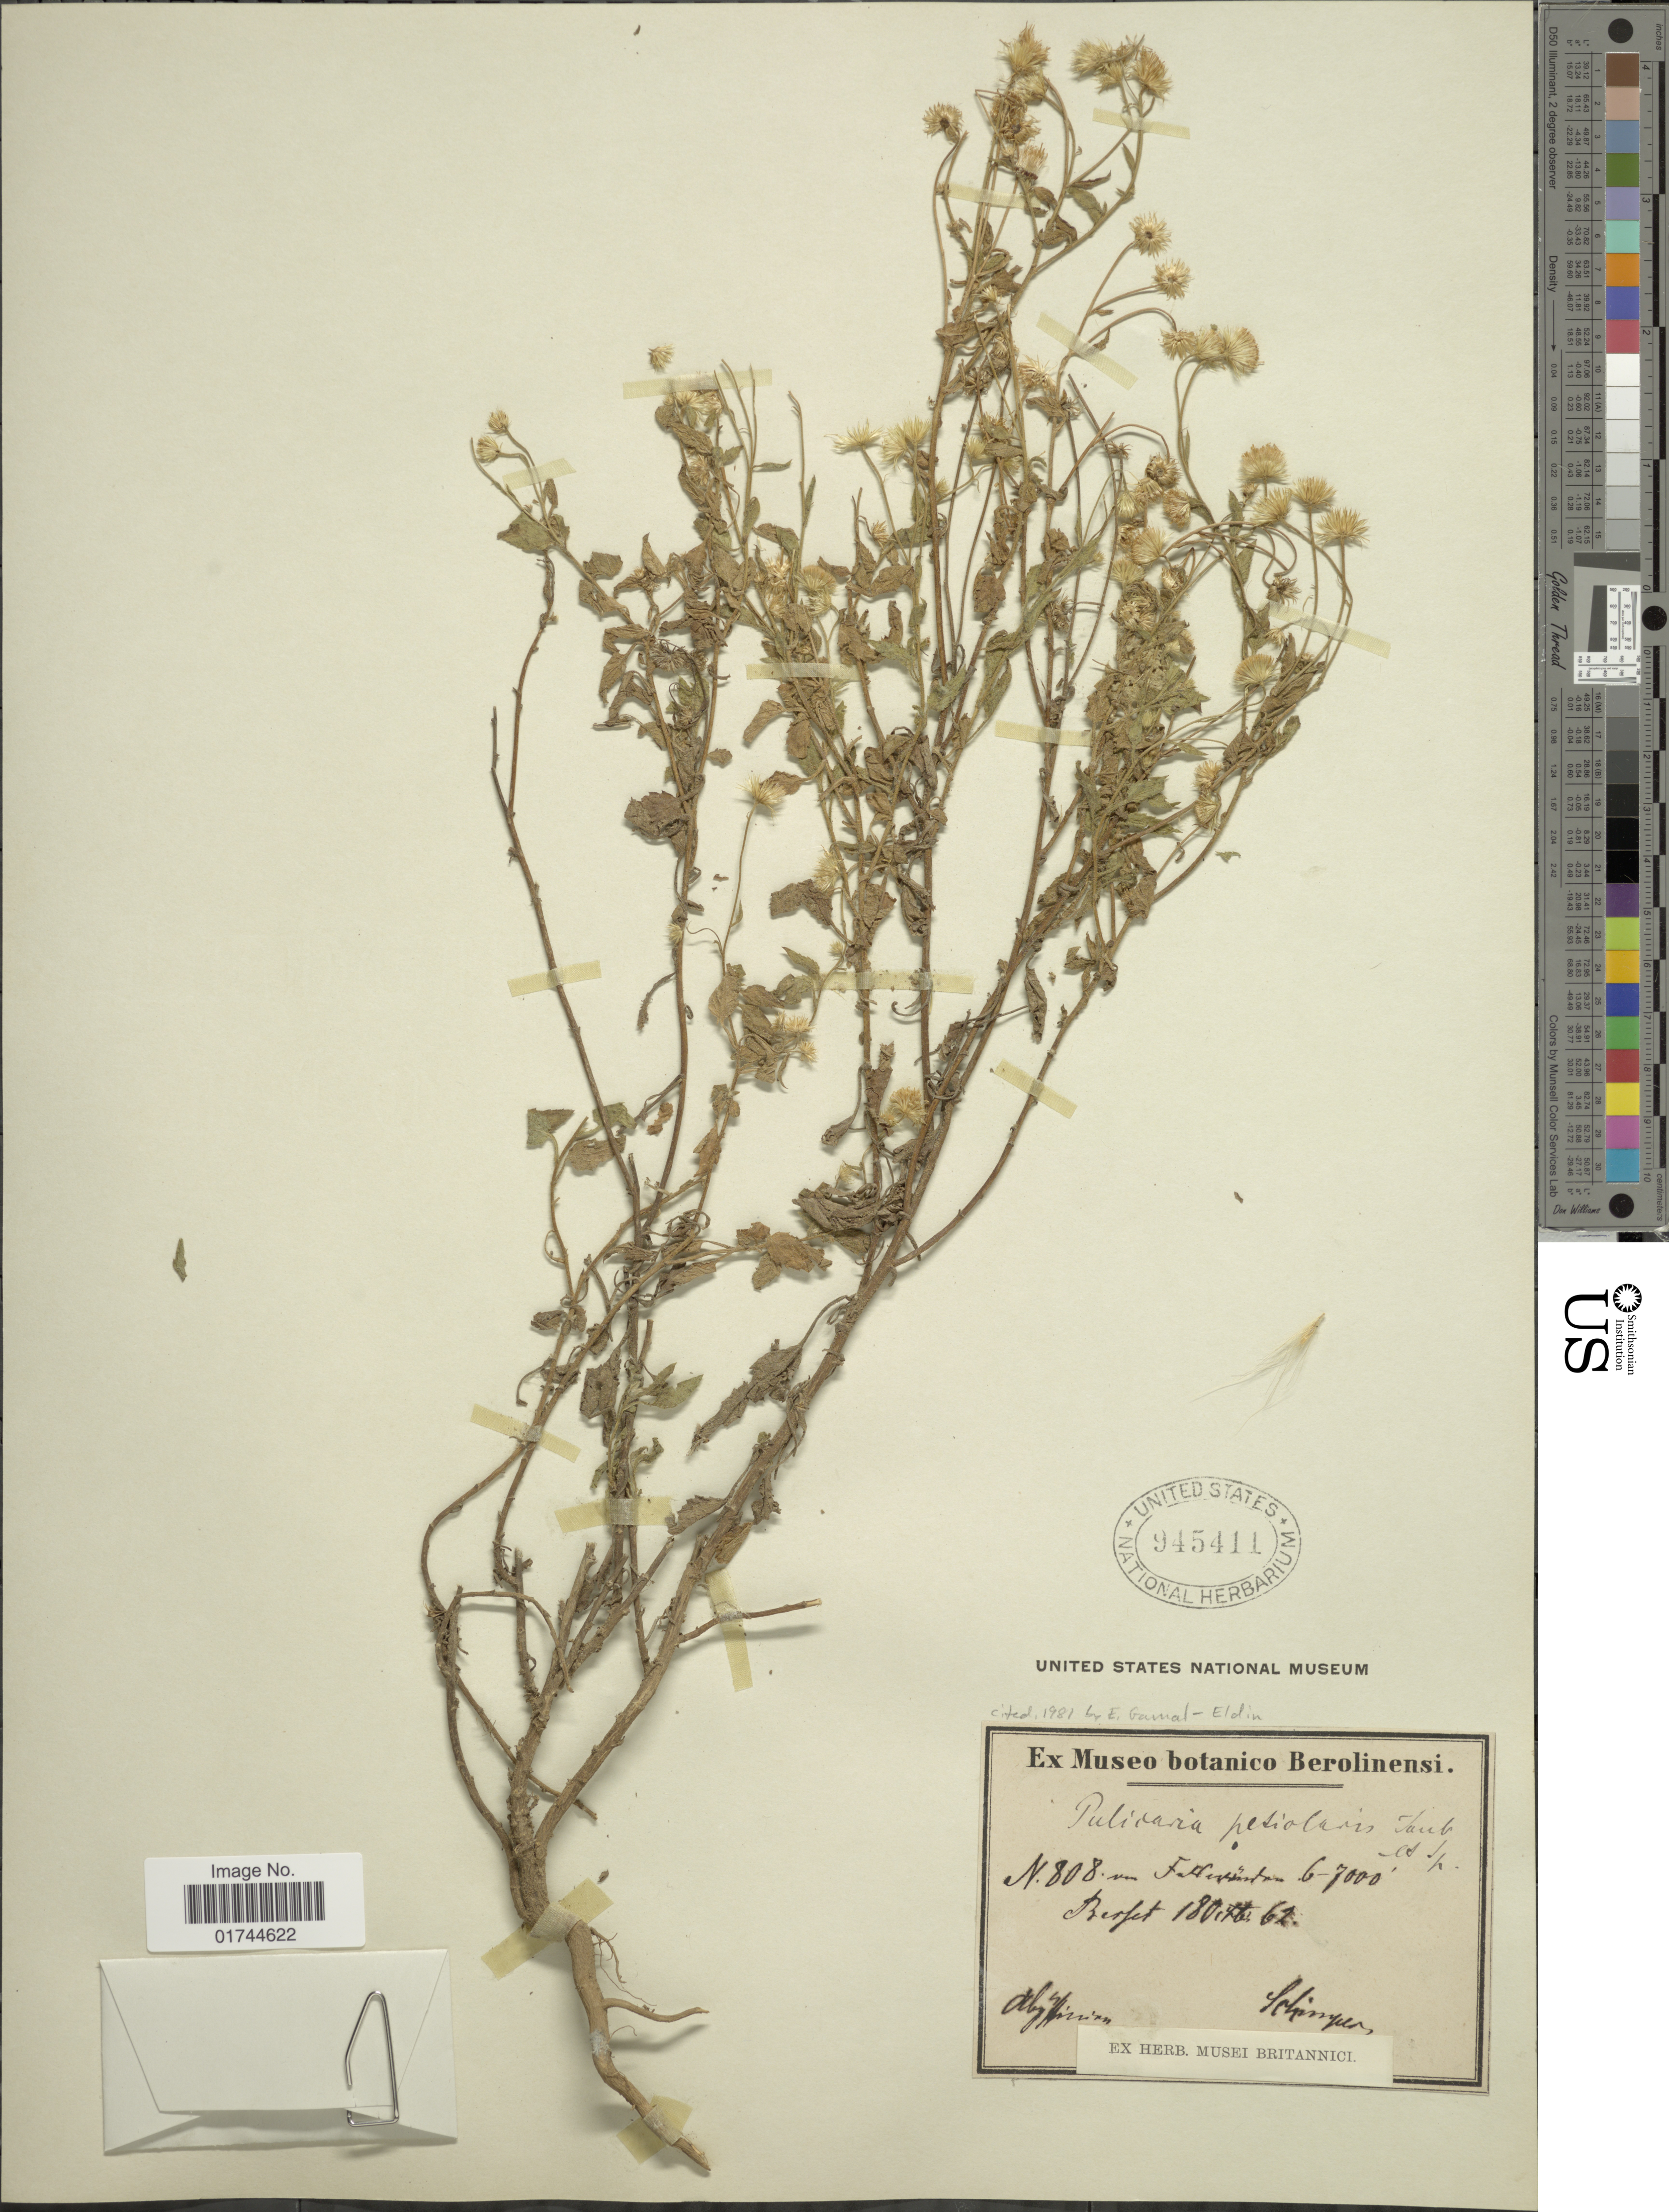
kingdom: Plantae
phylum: Tracheophyta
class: Magnoliopsida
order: Asterales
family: Asteraceae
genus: Pulicaria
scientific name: Pulicaria petiolaris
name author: Jaubert & Spach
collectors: -. Schimper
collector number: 808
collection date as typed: Transcribed d/m/y: 18/10/62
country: Eritrea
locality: Berfet, Abyssinia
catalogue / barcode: US 945411